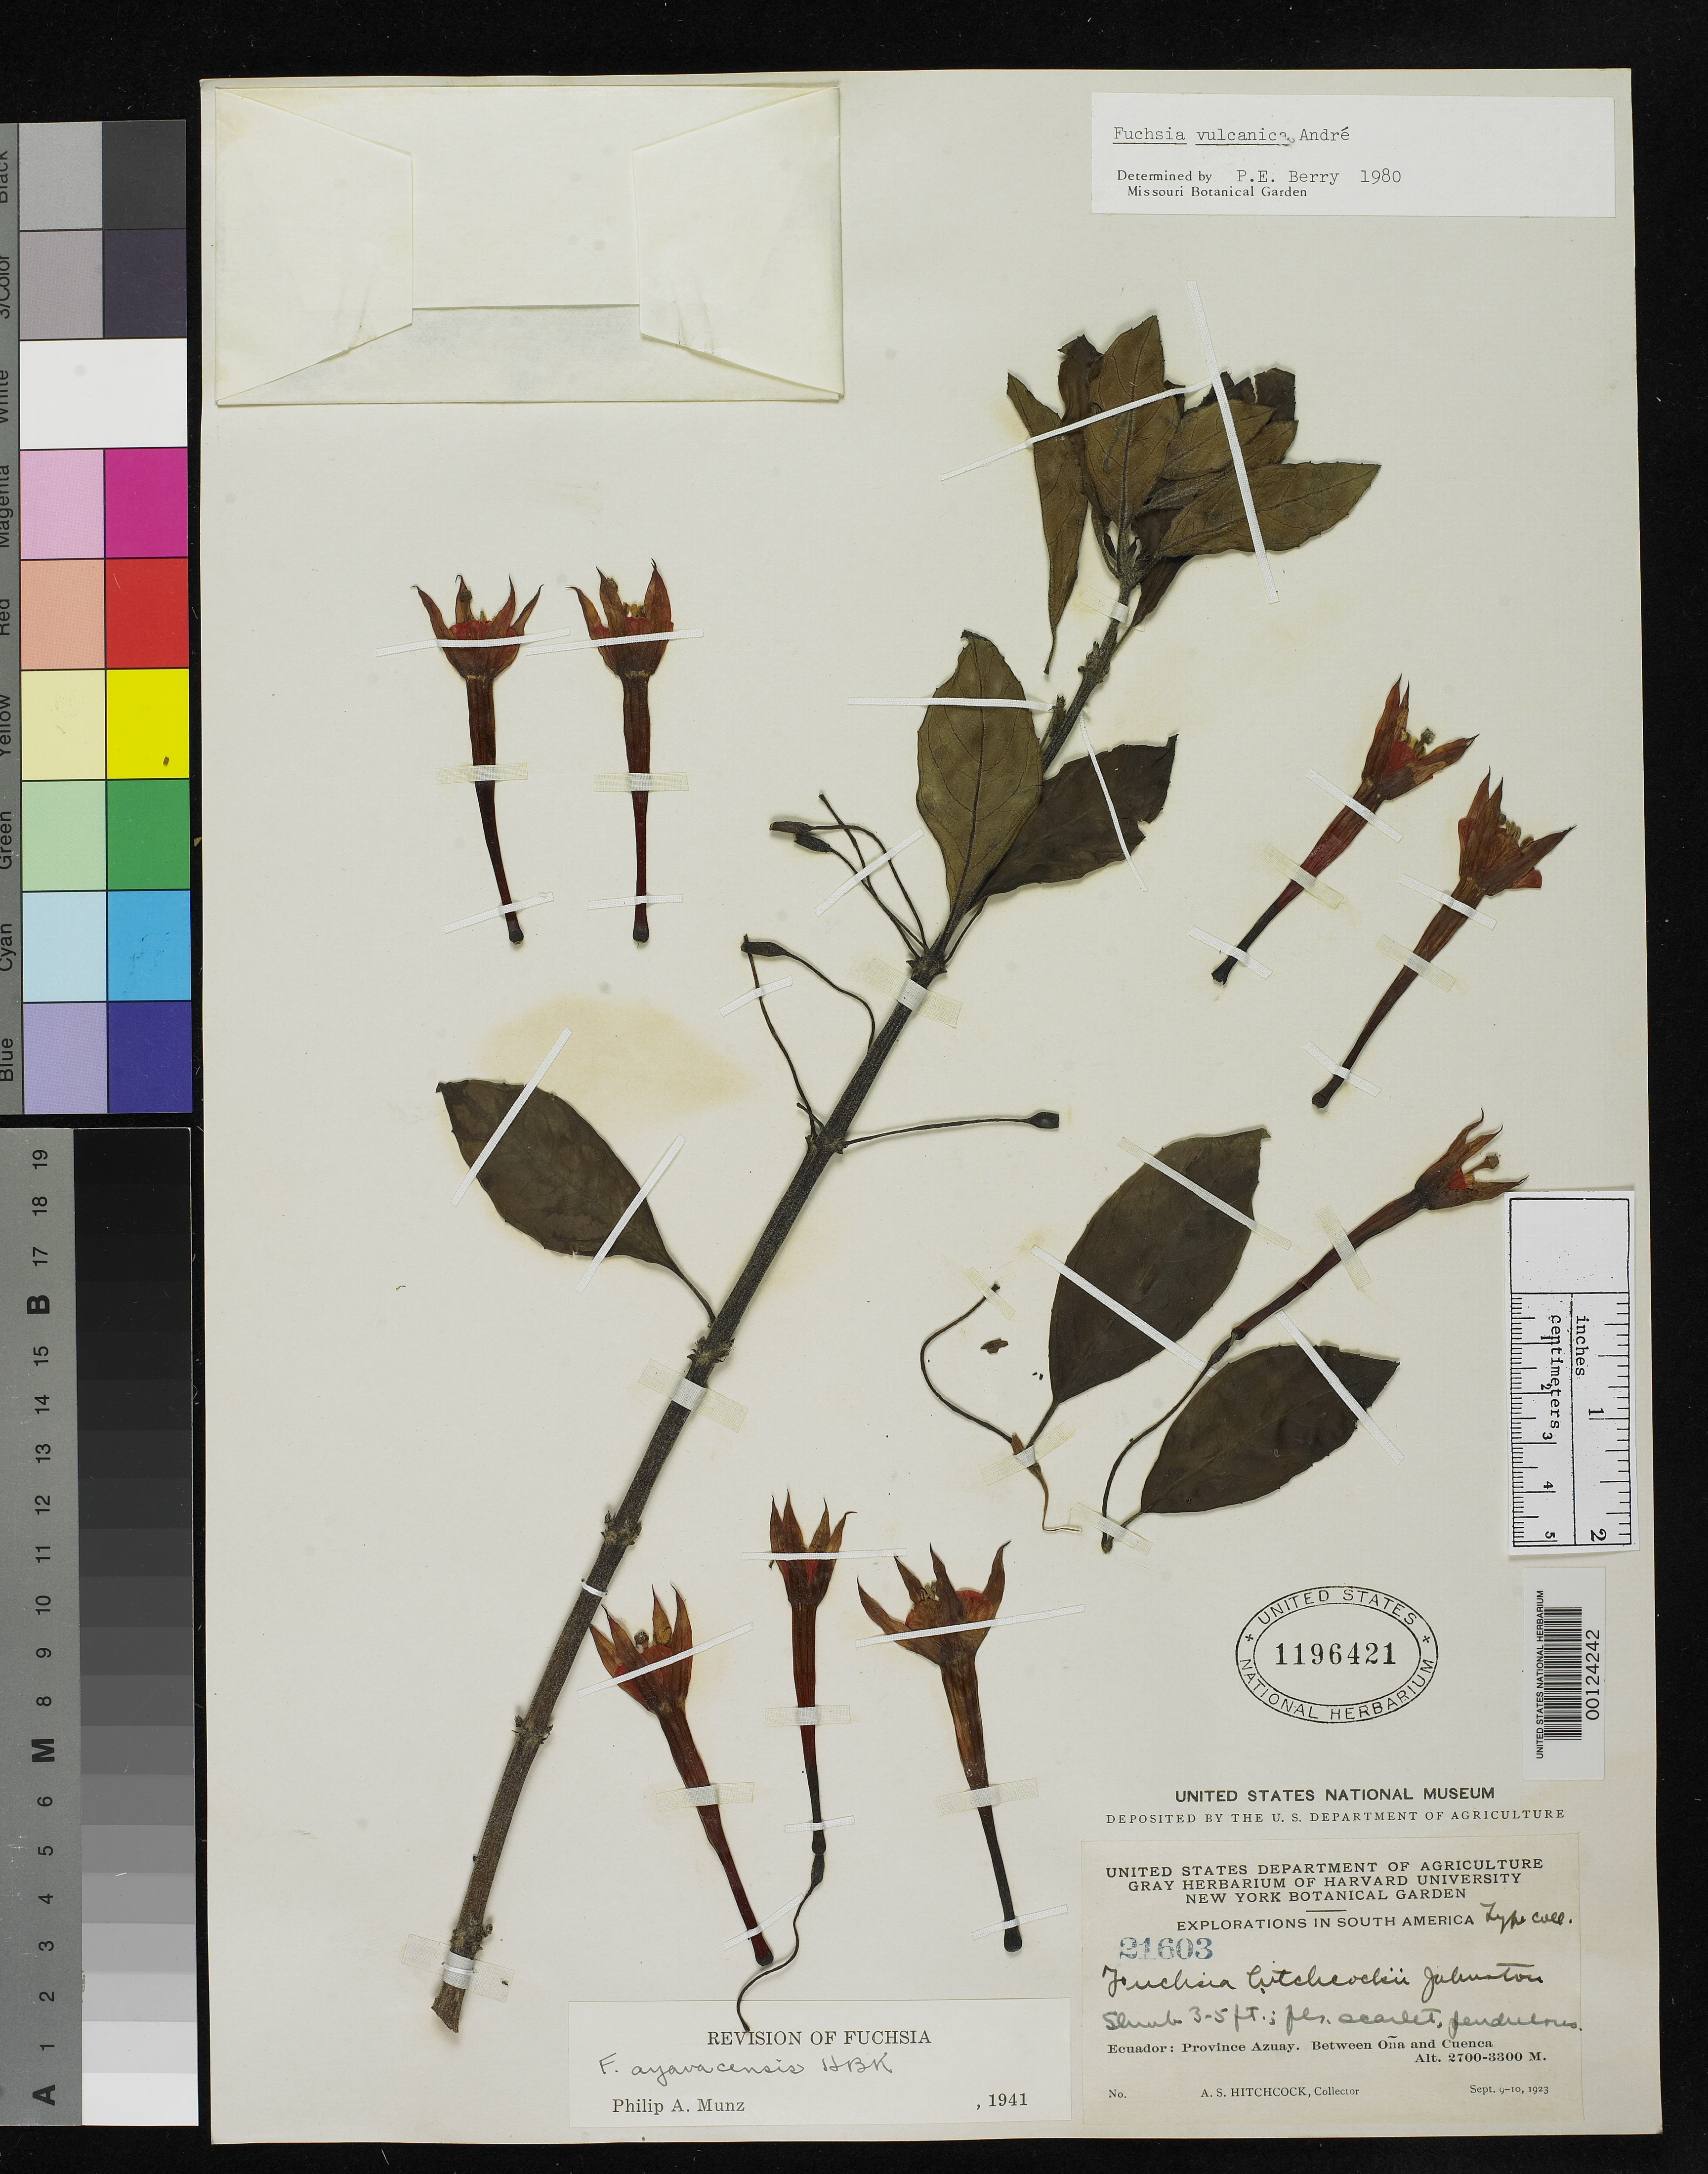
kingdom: Plantae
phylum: Tracheophyta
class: Magnoliopsida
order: Myrtales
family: Onagraceae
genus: Fuchsia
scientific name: Fuchsia hitchcockii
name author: I.M. Johnst.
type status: Isotype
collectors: A. S. Hitchcock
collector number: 21603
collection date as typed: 09 Sep 1923 to 10 Sep 1923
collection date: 1923-09-09/1923-09-10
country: Ecuador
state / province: Azuay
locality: Between Ona and Cuensa.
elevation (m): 2700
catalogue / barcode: US 1196421